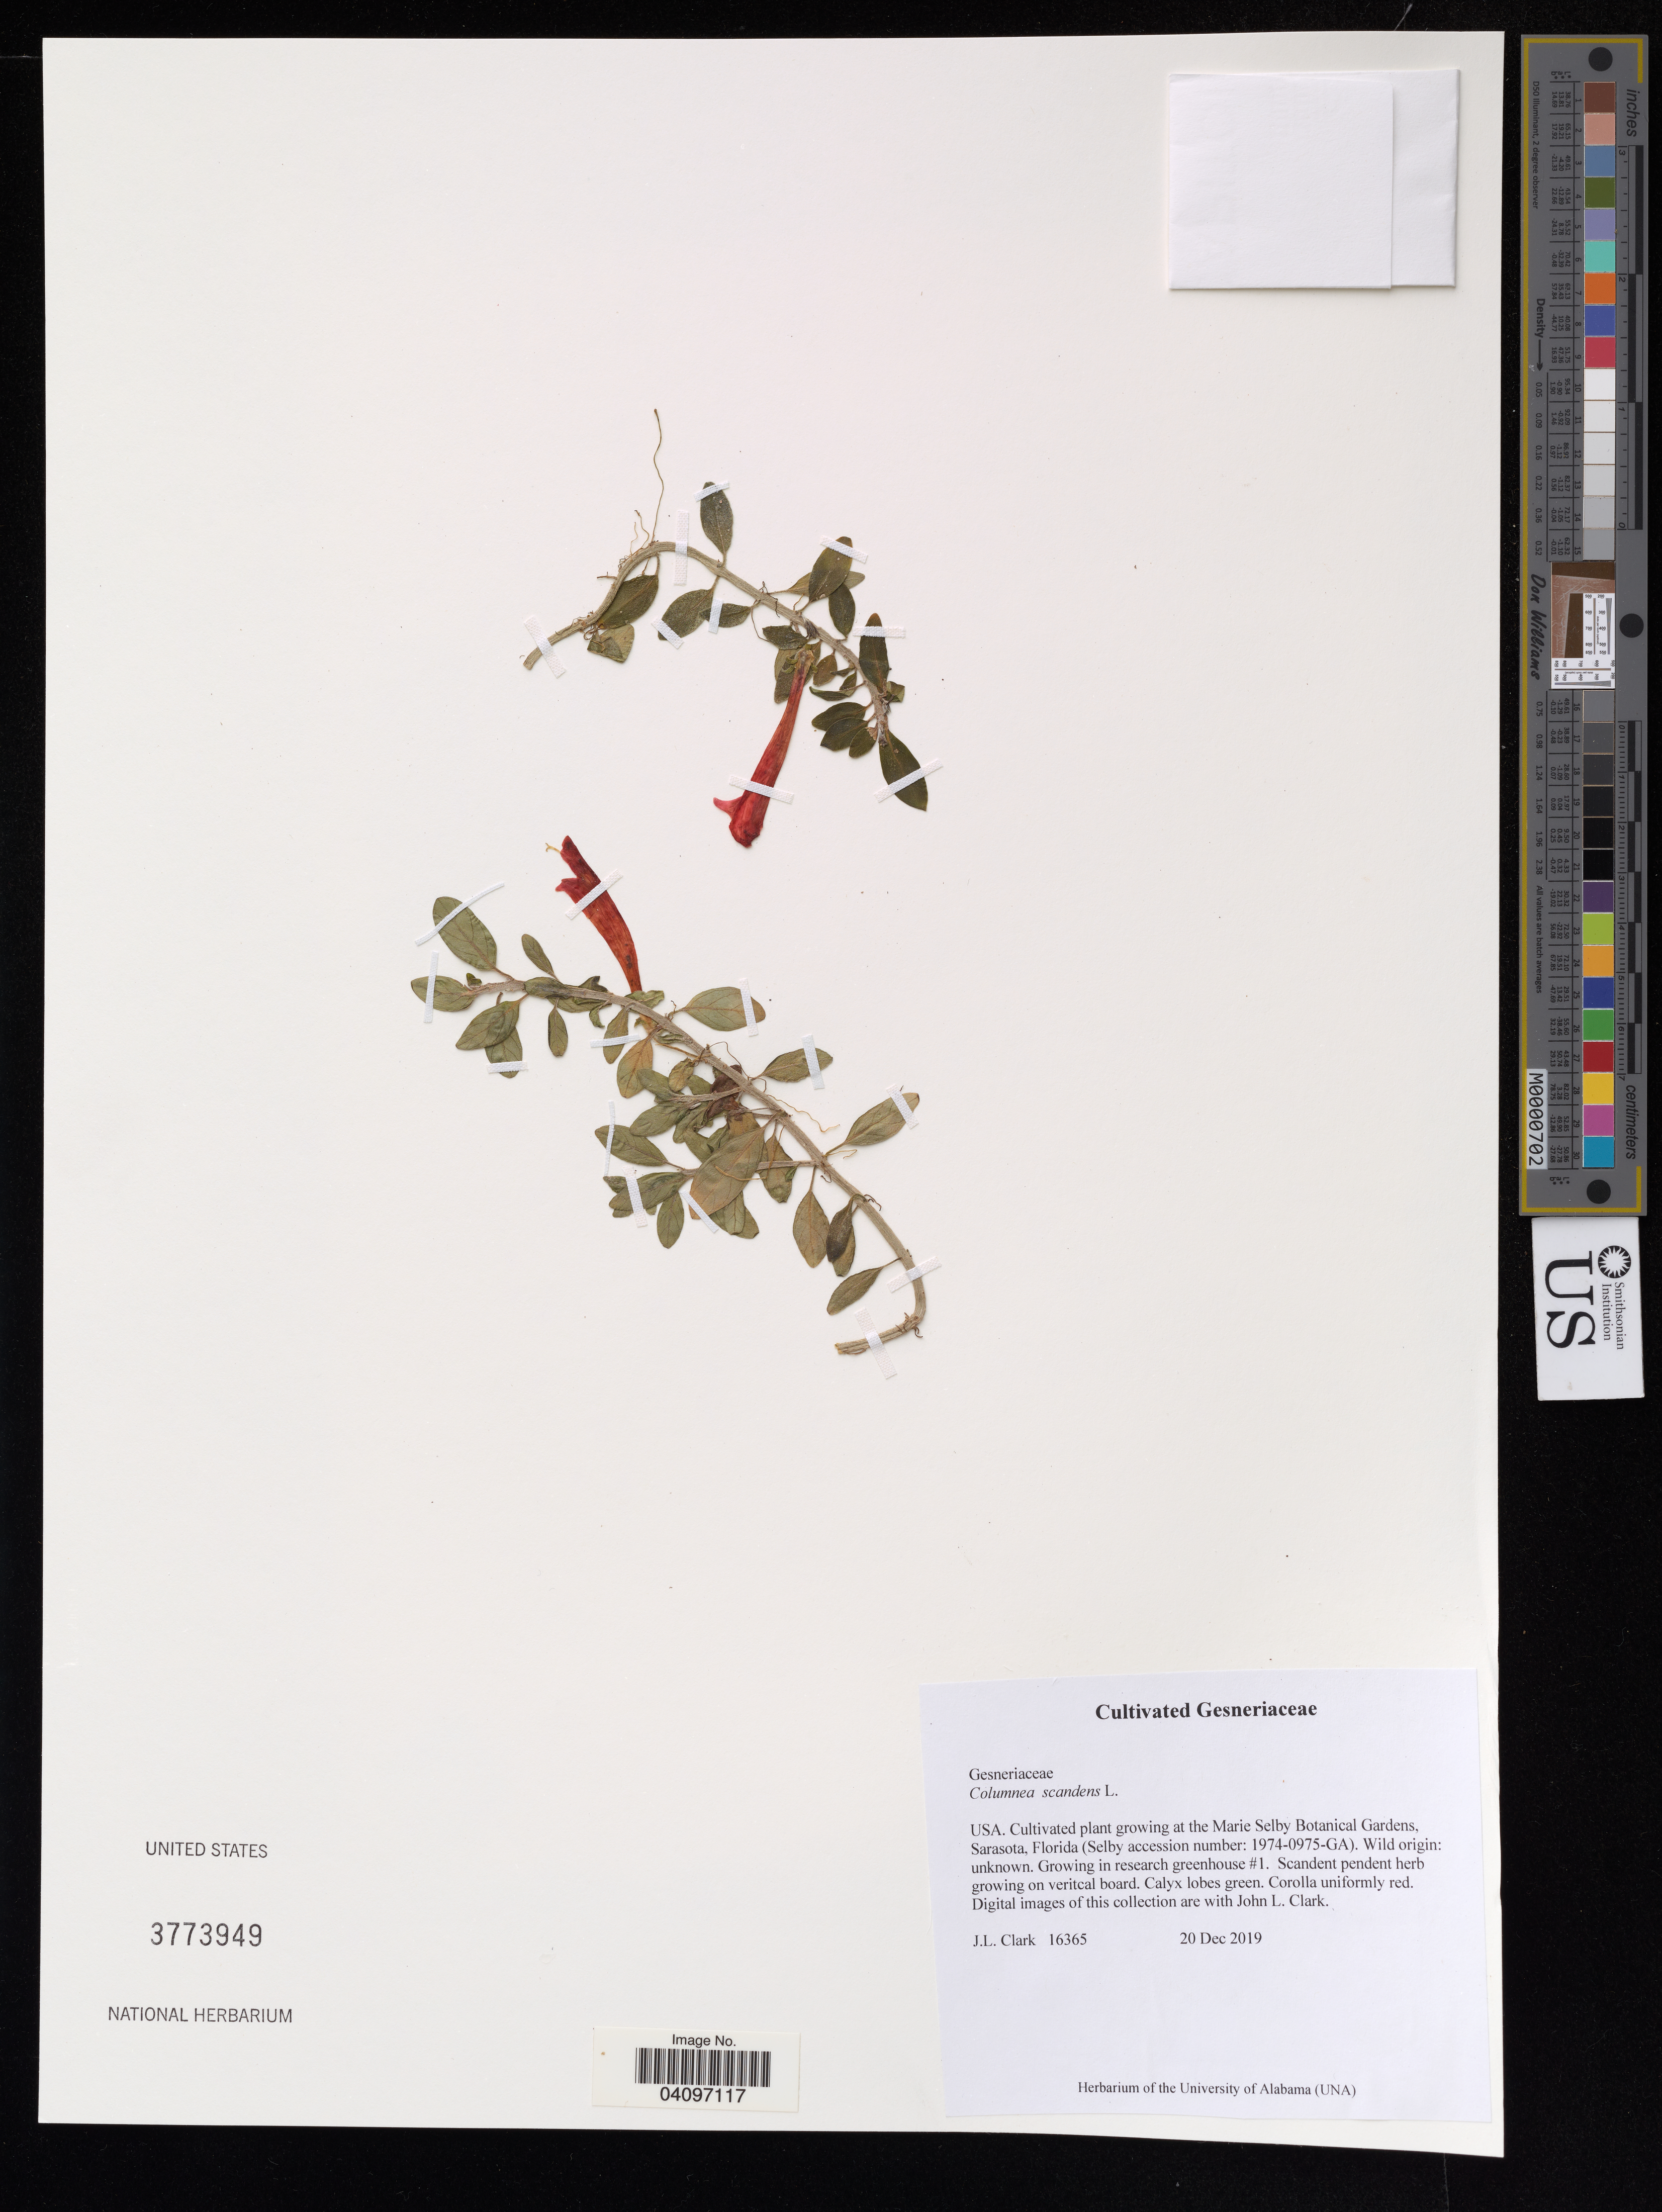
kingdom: Plantae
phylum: Tracheophyta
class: Magnoliopsida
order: Lamiales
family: Gesneriaceae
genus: Columnea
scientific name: Columnea scandens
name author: L.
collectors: J. L. Clark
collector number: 16365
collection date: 2019-12-20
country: United States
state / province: Florida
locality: Sarasota.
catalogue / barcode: US 3773949